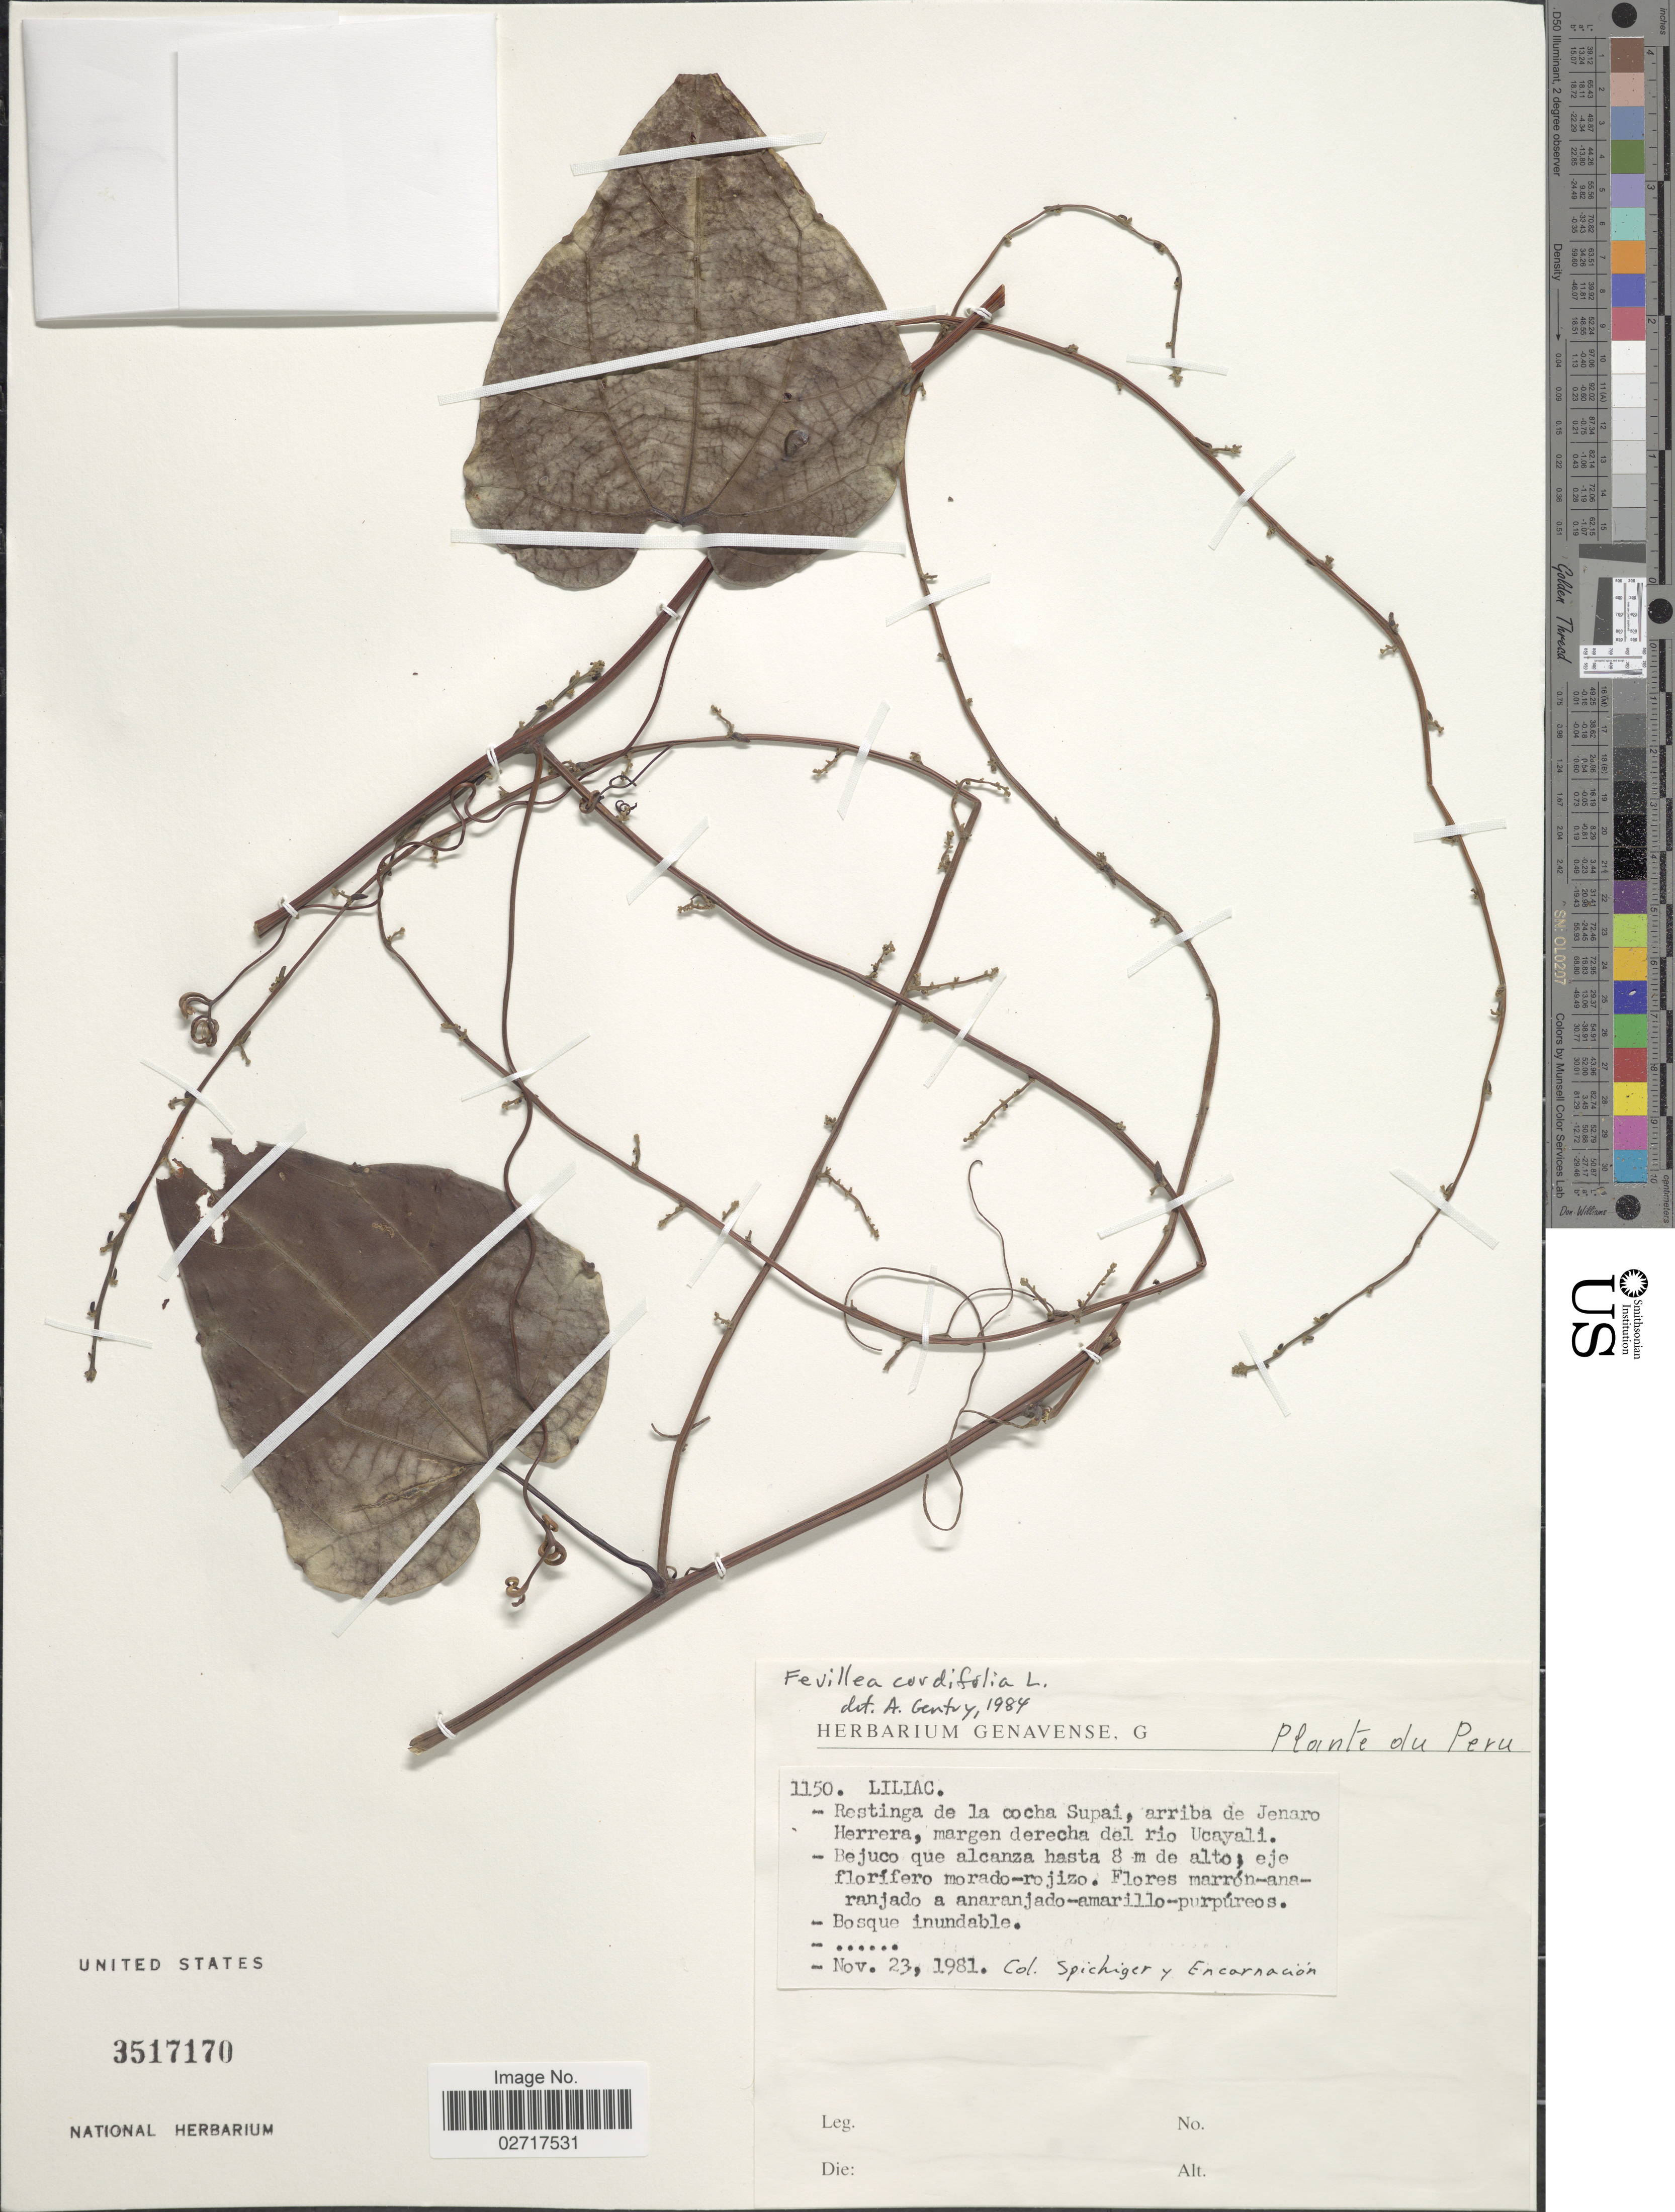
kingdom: Plantae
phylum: Tracheophyta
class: Magnoliopsida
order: Cucurbitales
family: Cucurbitaceae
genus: Fevillea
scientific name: Fevillea cordifolia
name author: L.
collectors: Spichiger & -. Encaracion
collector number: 1150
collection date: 1981-11-23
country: Peru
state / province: Loreto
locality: Restinga de la cocha Supai, arriba de Jenaro Herrera, margen derecha del rio Ucayali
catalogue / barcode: US 3517170